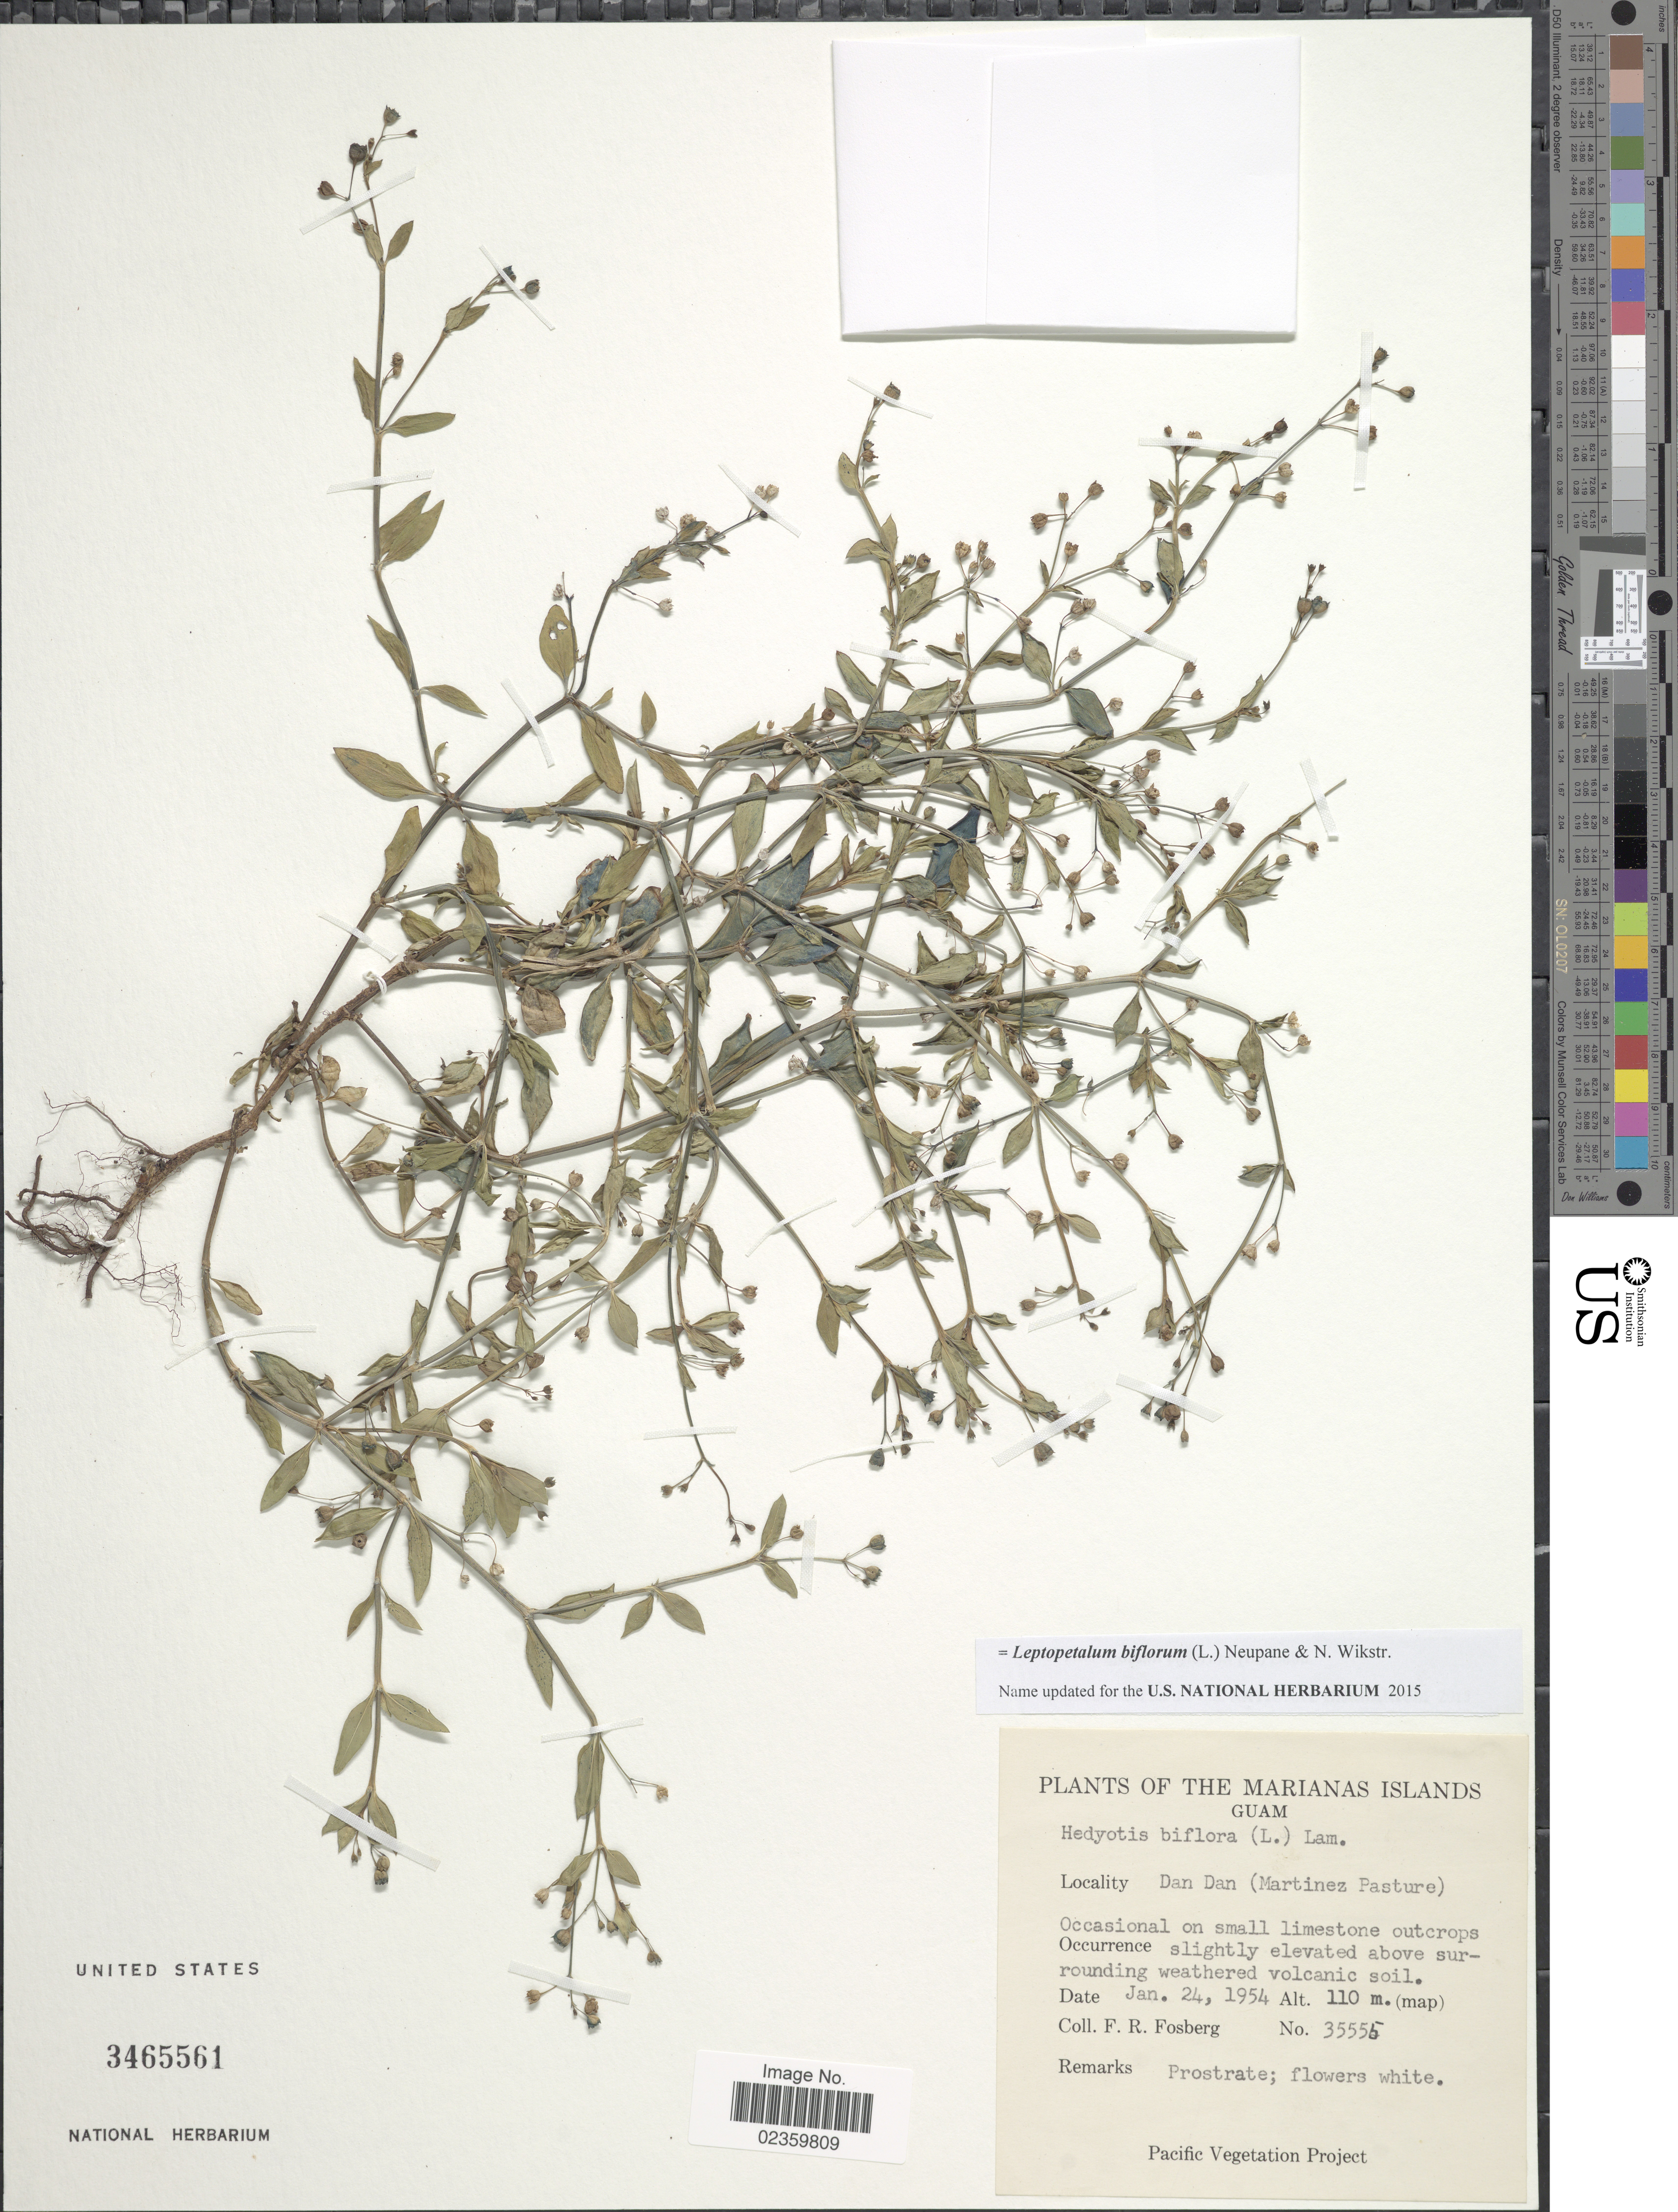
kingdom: Plantae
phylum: Tracheophyta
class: Magnoliopsida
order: Gentianales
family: Rubiaceae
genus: Leptopetalum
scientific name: Leptopetalum biflorum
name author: (L.) Neupane & N. Wikstr.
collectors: F. R. Fosberg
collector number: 35555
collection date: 1954-01-24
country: Guam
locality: The Marianas Islands, Dan Dan (Martinez Pasture)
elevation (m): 110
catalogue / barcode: US 3465561